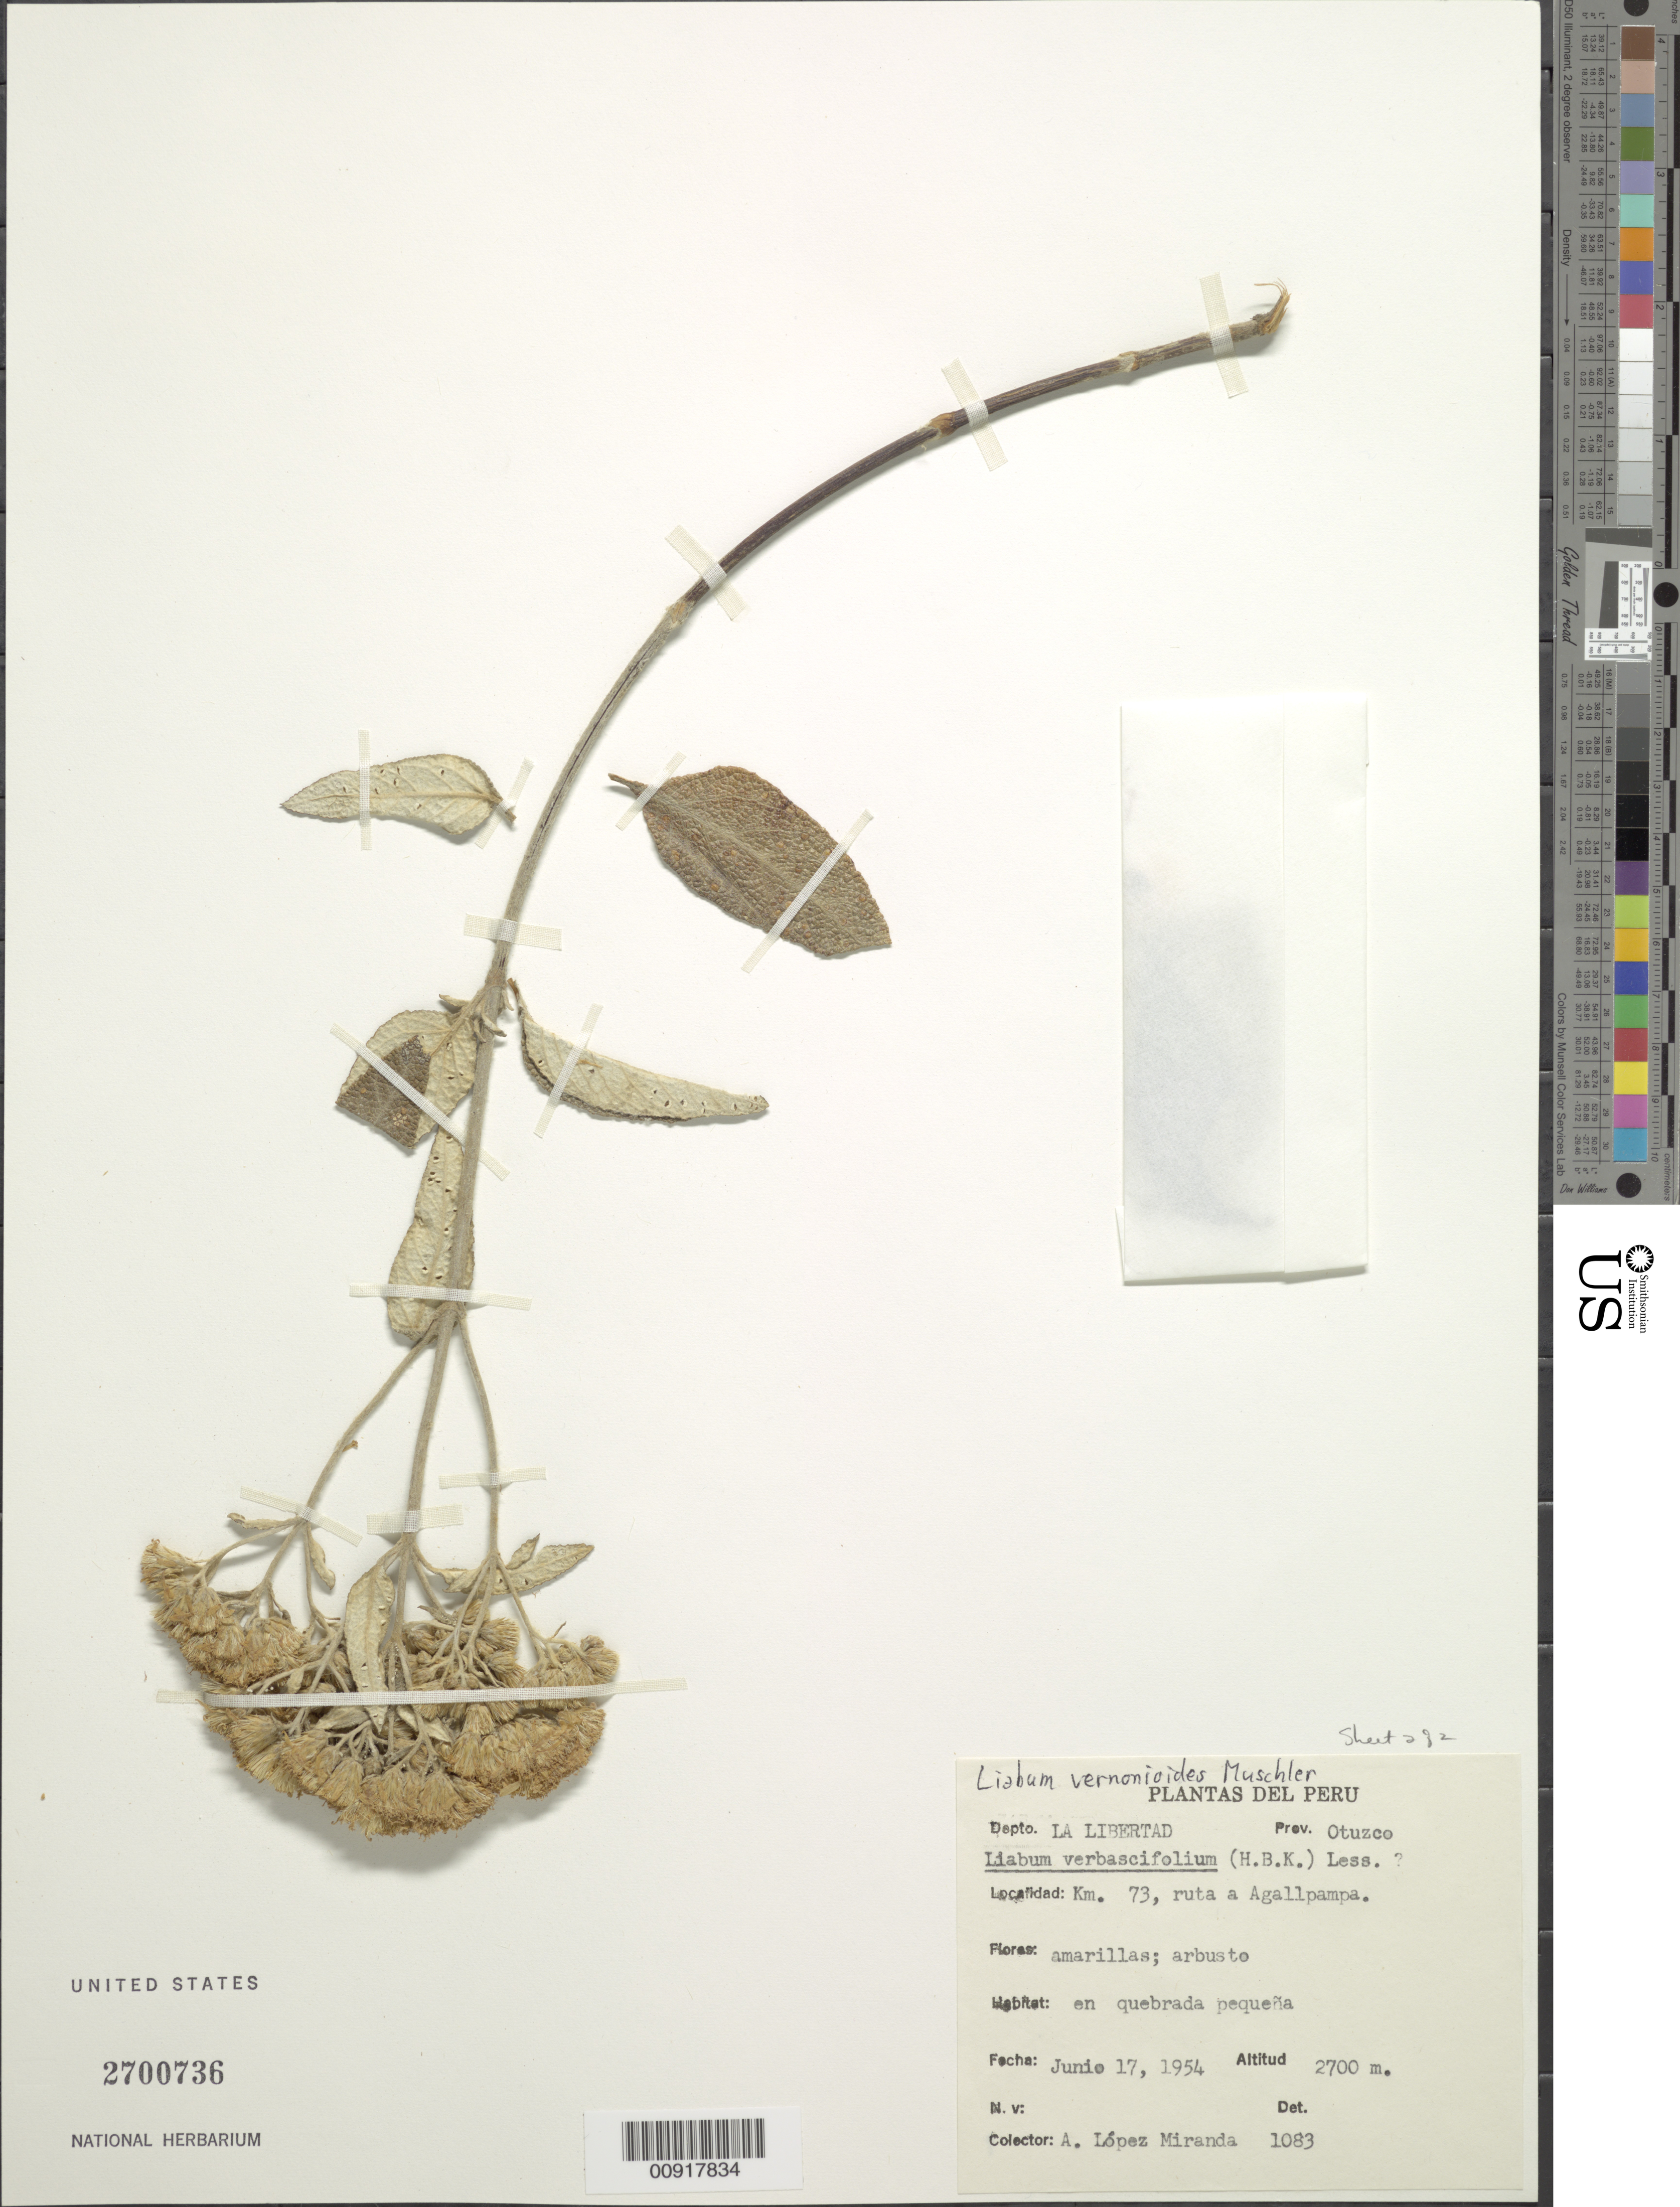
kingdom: Plantae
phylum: Tracheophyta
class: Magnoliopsida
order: Asterales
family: Asteraceae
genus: Ferreyranthus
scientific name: Ferreyranthus vernonioides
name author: (Muschl.) H. Rob. & Brettell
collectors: A. López M.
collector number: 1083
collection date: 1954-06-17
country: Peru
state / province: La Libertad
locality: Depto. La Libertad. Prov. Otuzco. Km. 73, ruta a Agallpampa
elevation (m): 2700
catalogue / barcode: US 2700736